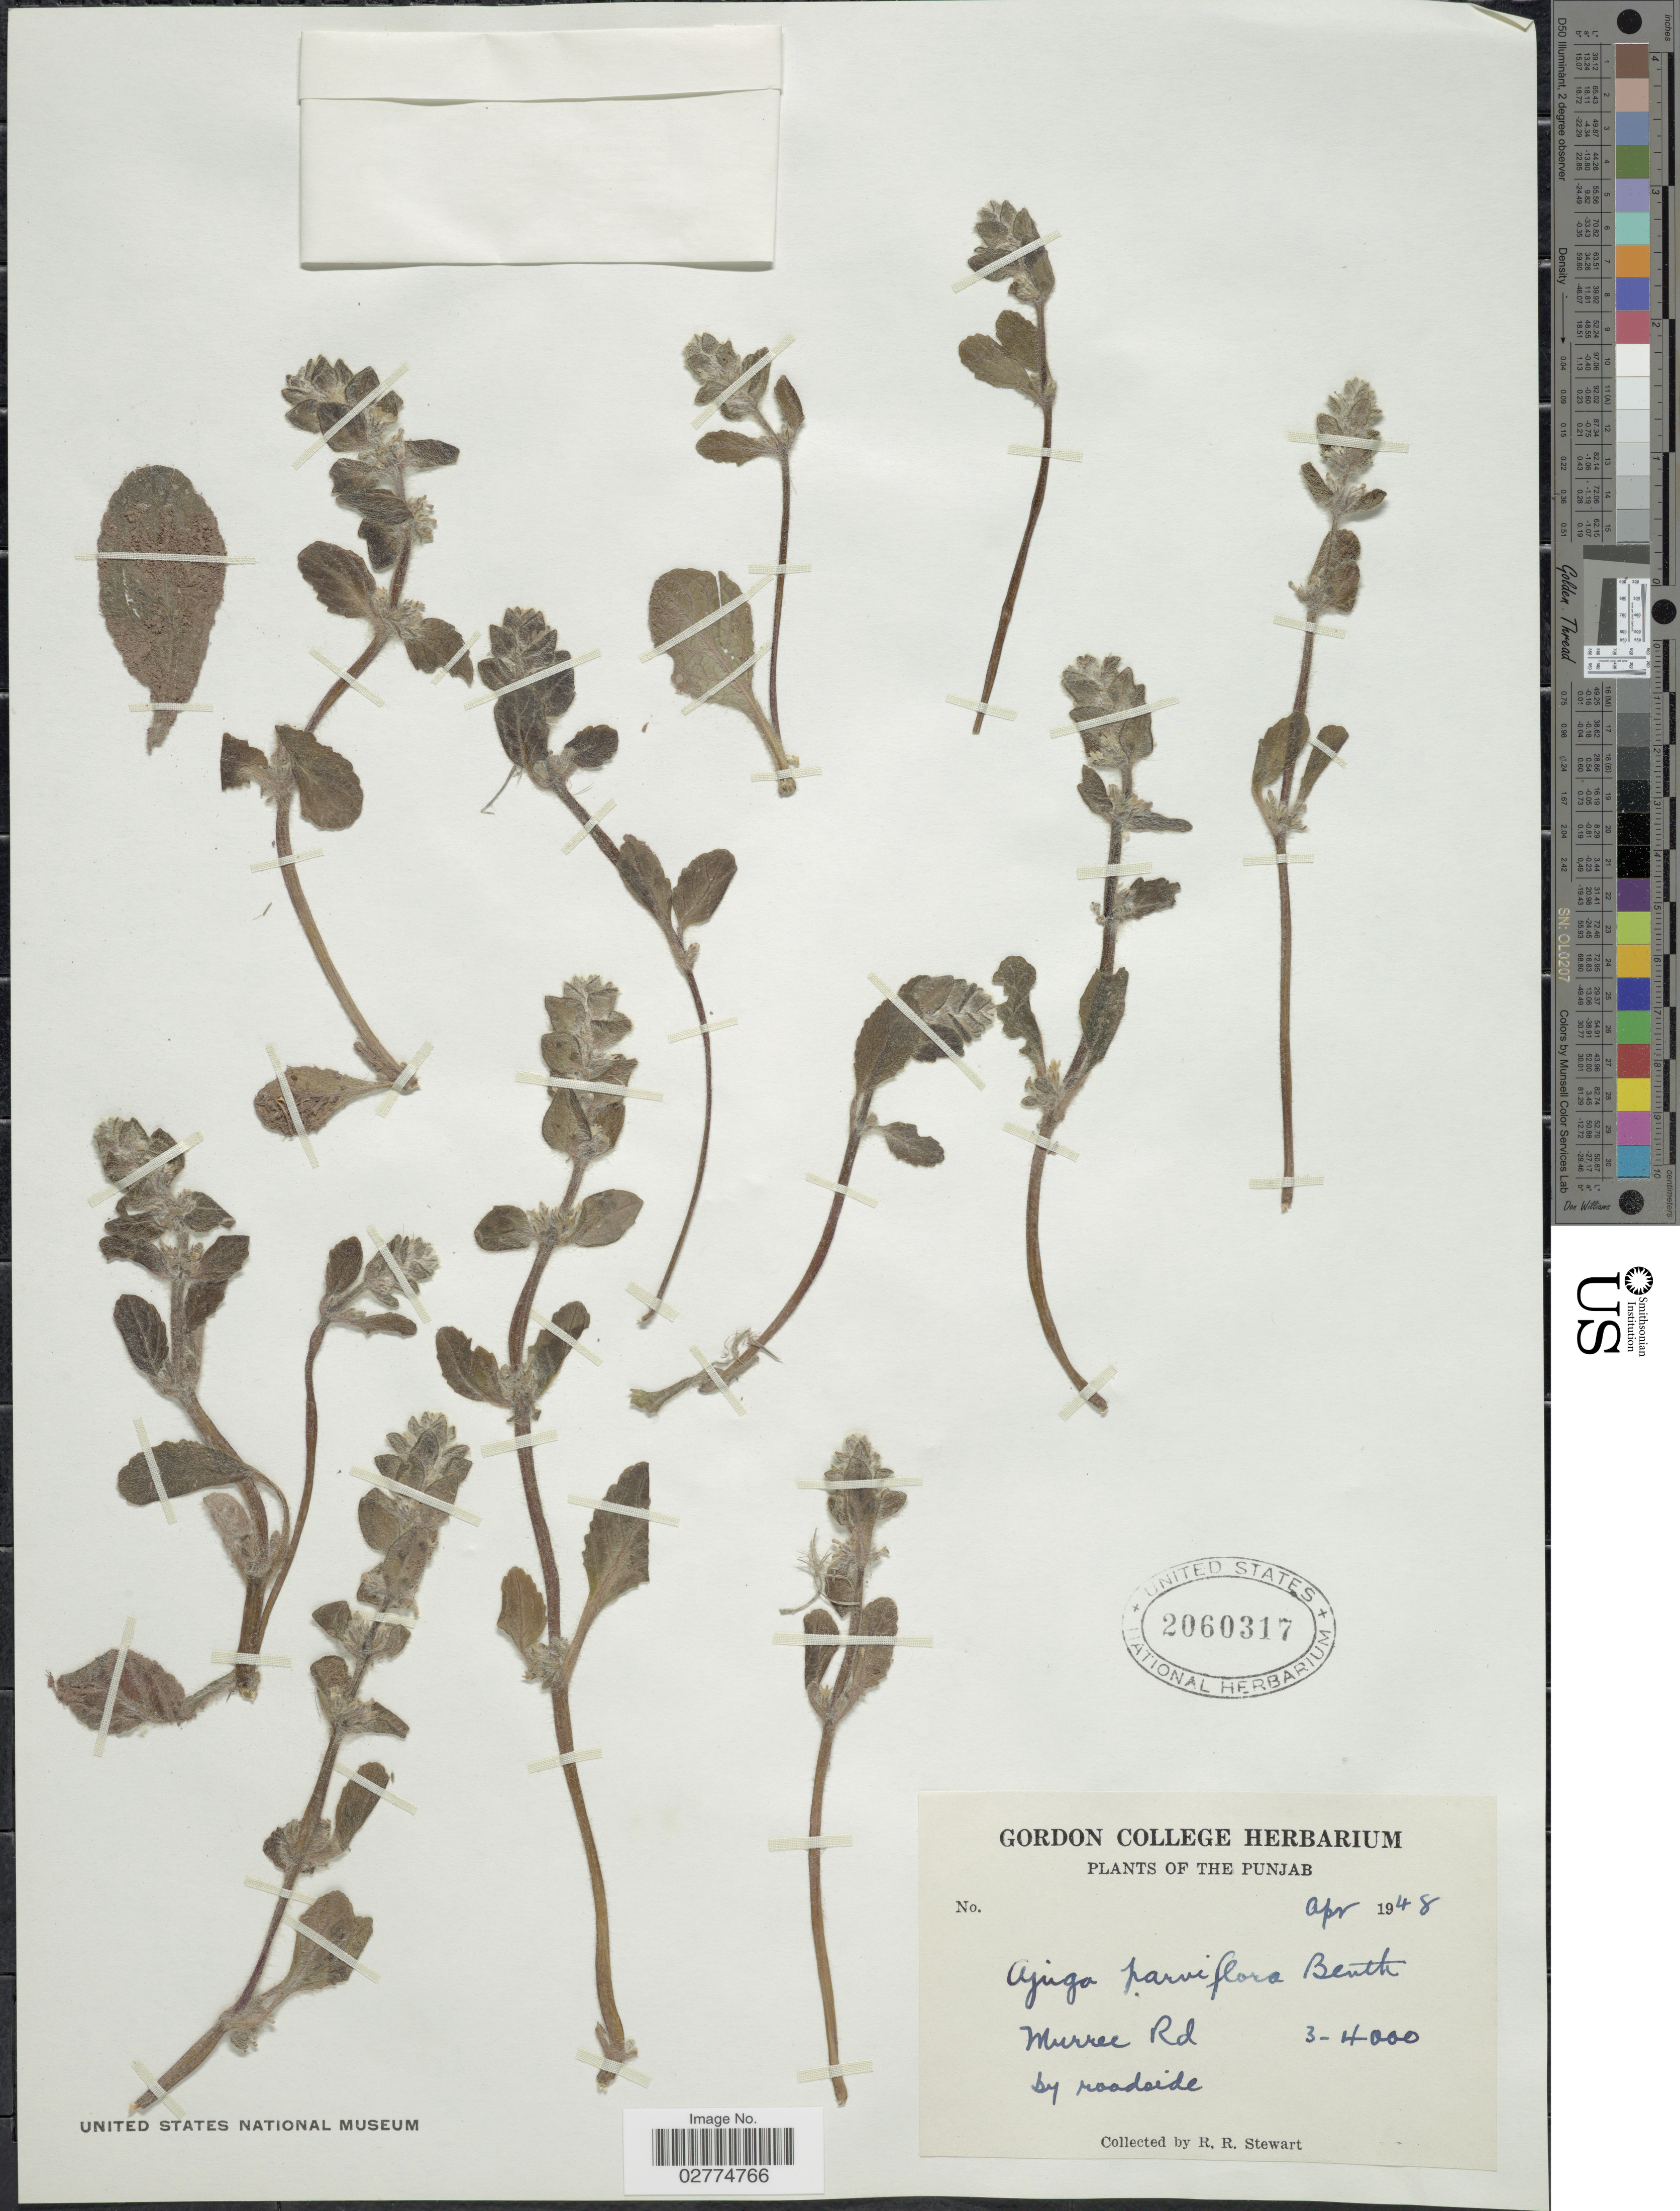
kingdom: Plantae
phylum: Tracheophyta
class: Magnoliopsida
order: Lamiales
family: Lamiaceae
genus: Ajuga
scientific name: Ajuga parviflora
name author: Benth.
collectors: R. R. Stewart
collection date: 1948-04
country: Pakistan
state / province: Punjab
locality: Murree Rd, by roadside.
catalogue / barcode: US 2060317